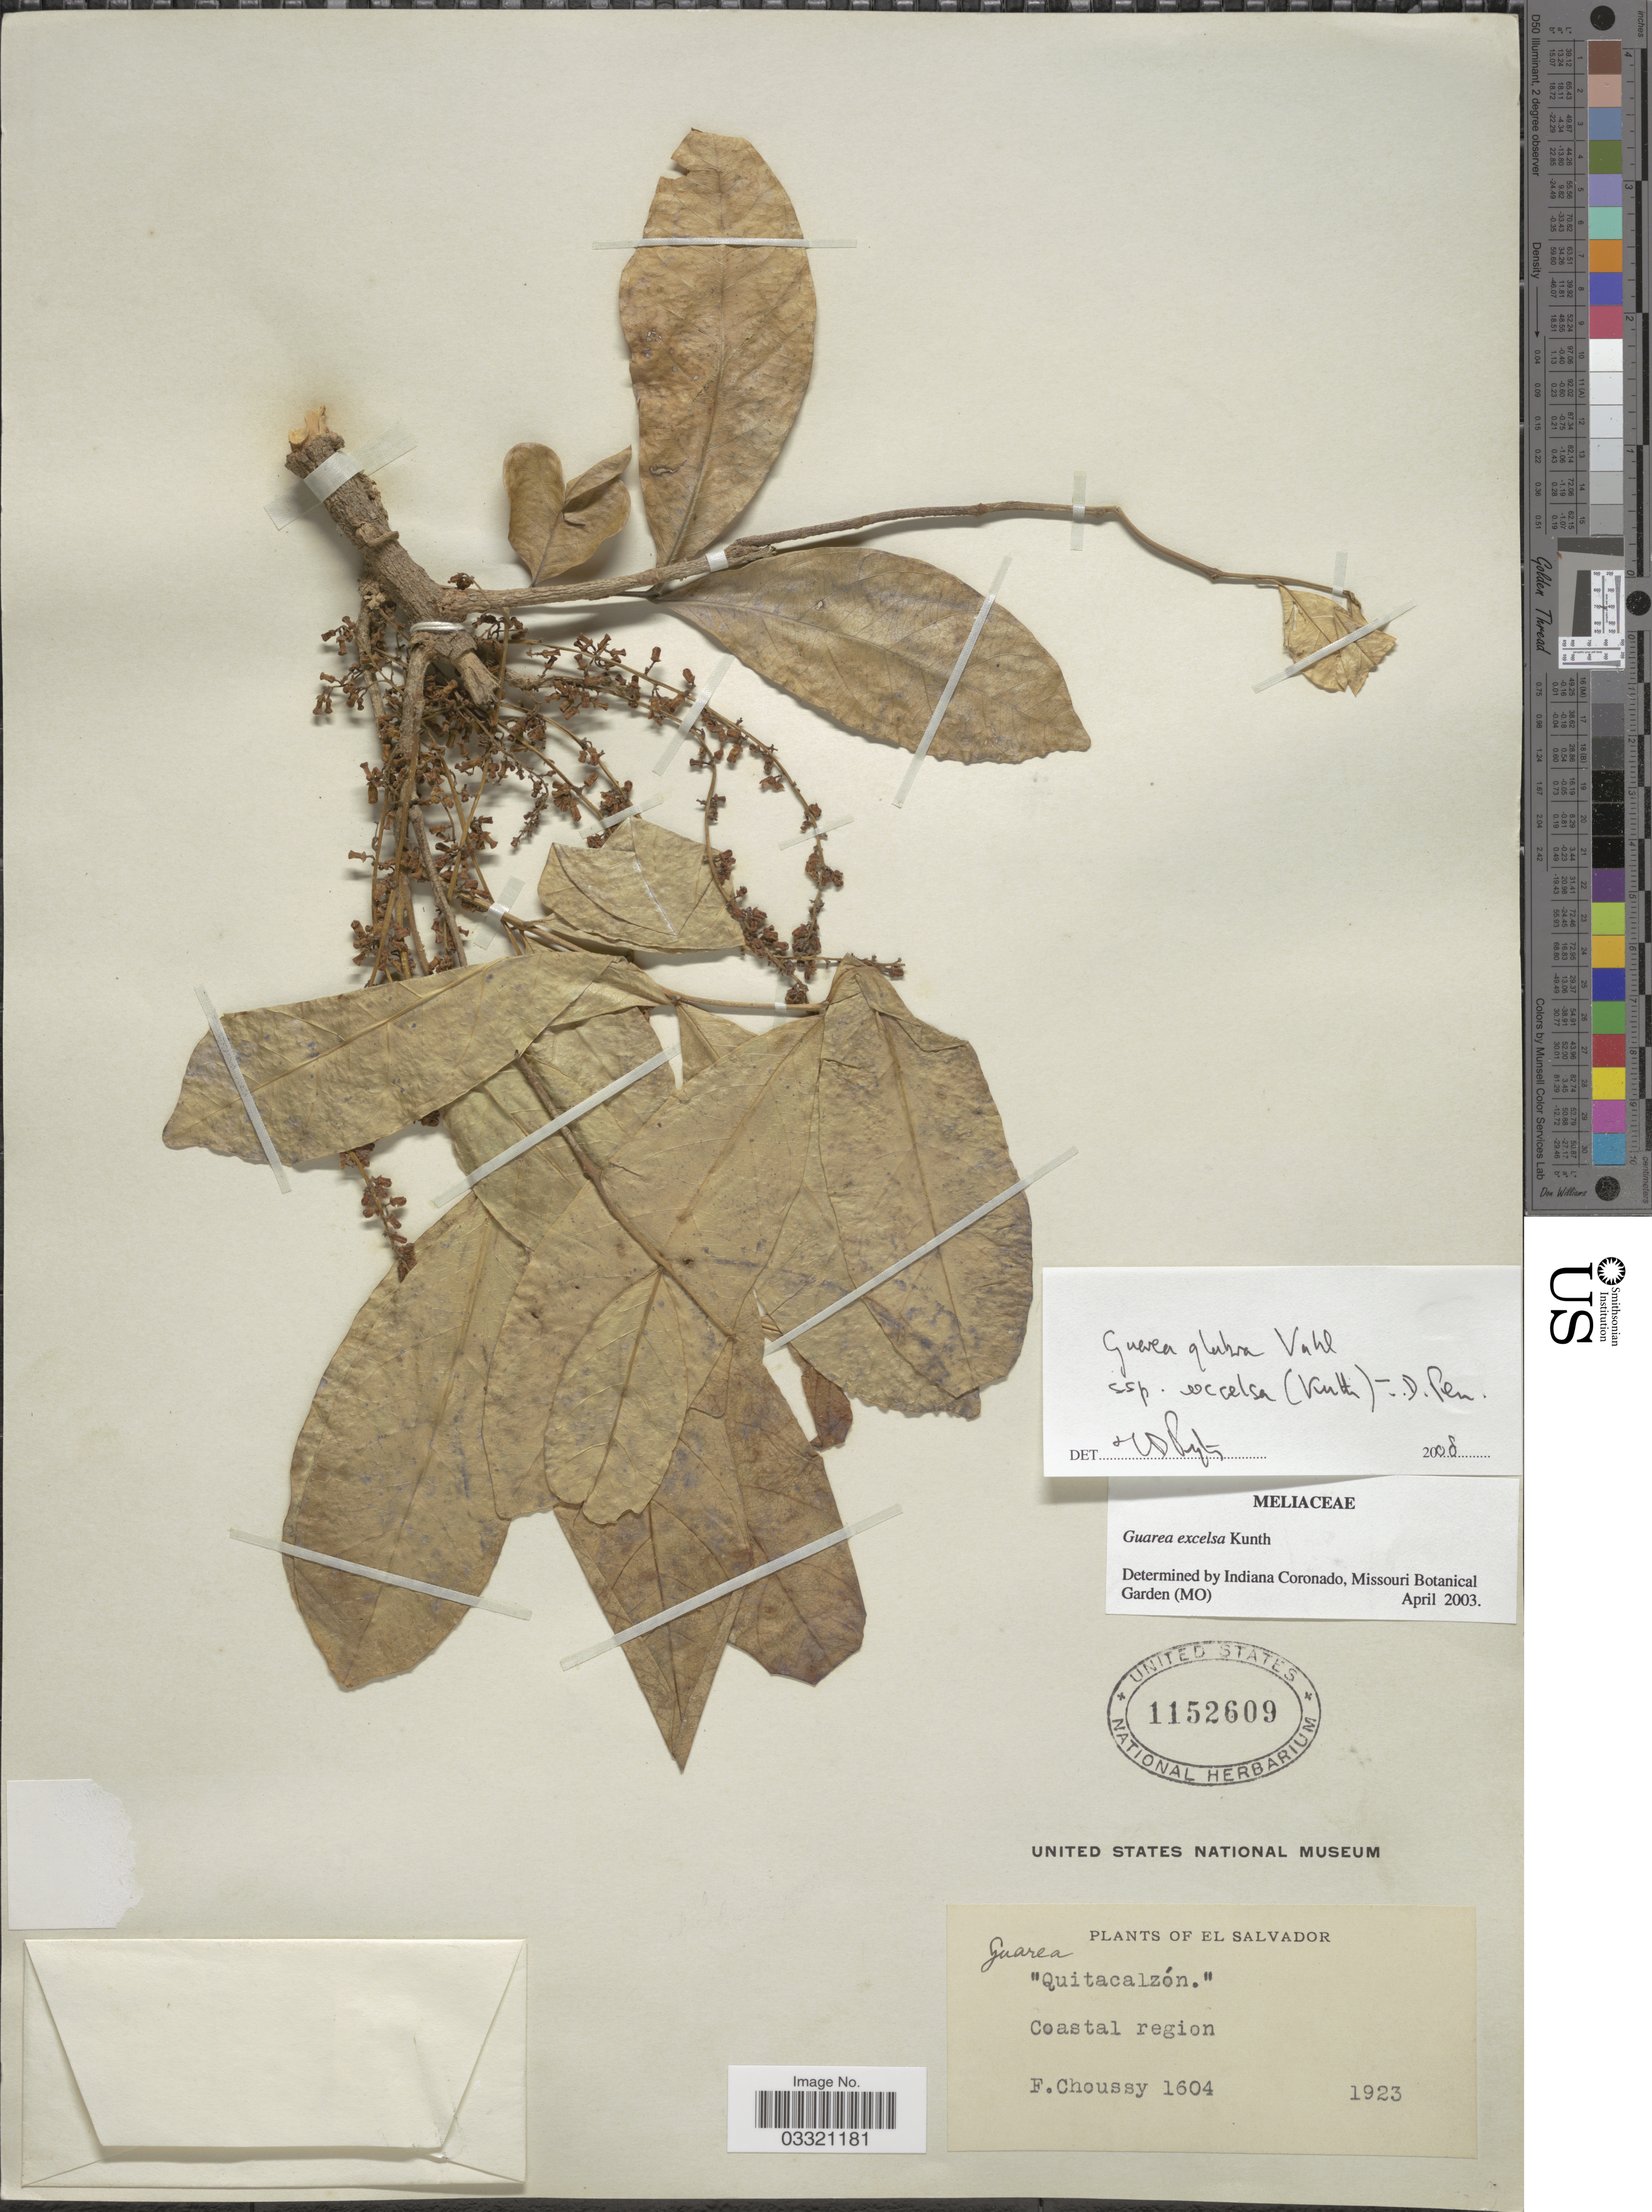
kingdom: Plantae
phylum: Tracheophyta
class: Magnoliopsida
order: Sapindales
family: Meliaceae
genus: Guarea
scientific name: Guarea glabra subsp. excelsa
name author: (Kunth) T.D. Penn.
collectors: F. Choussy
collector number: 1604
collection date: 1923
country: El Salvador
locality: Coastal region.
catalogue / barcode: US 1152609